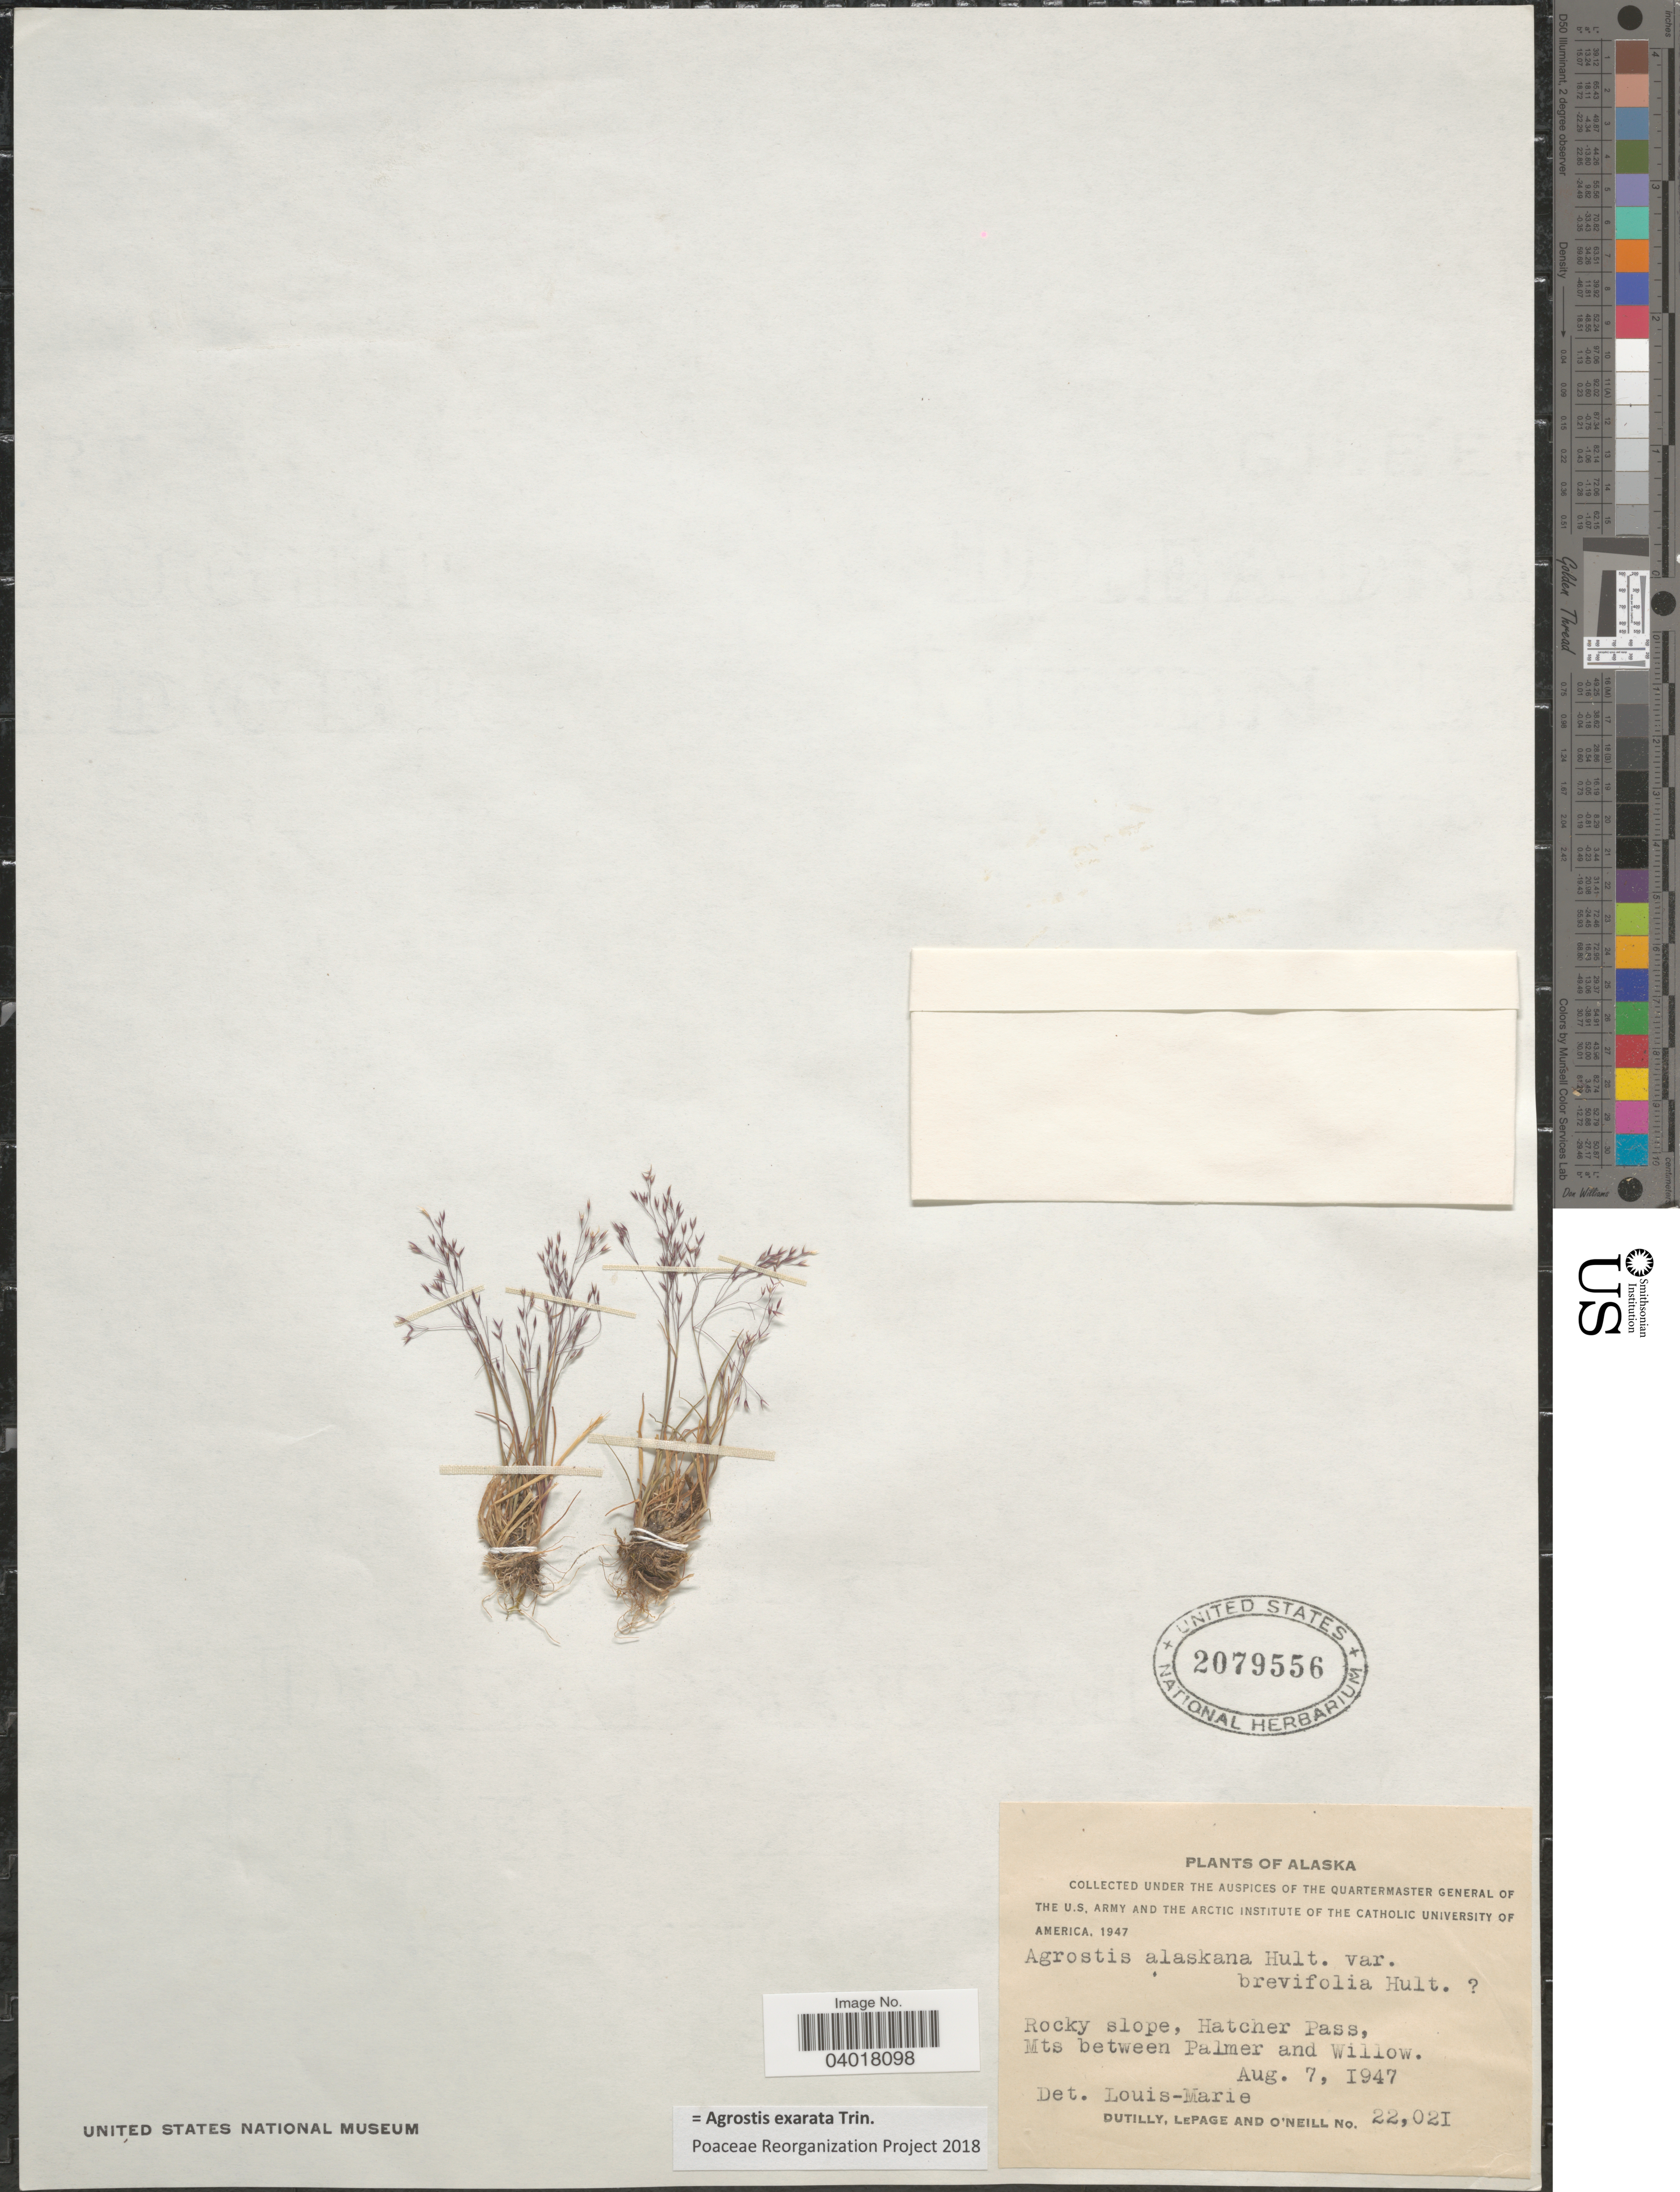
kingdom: Plantae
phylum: Tracheophyta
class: Liliopsida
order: Poales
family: Poaceae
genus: Agrostis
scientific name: Agrostis exarata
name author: Trin.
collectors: -. Dutilly, -. LePage & O' Neill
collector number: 22021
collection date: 1947-08-07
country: United States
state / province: Alaska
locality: Rocky slope, Hatcher Pass, Mts between Palmer and Willow.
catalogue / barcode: US 2079556